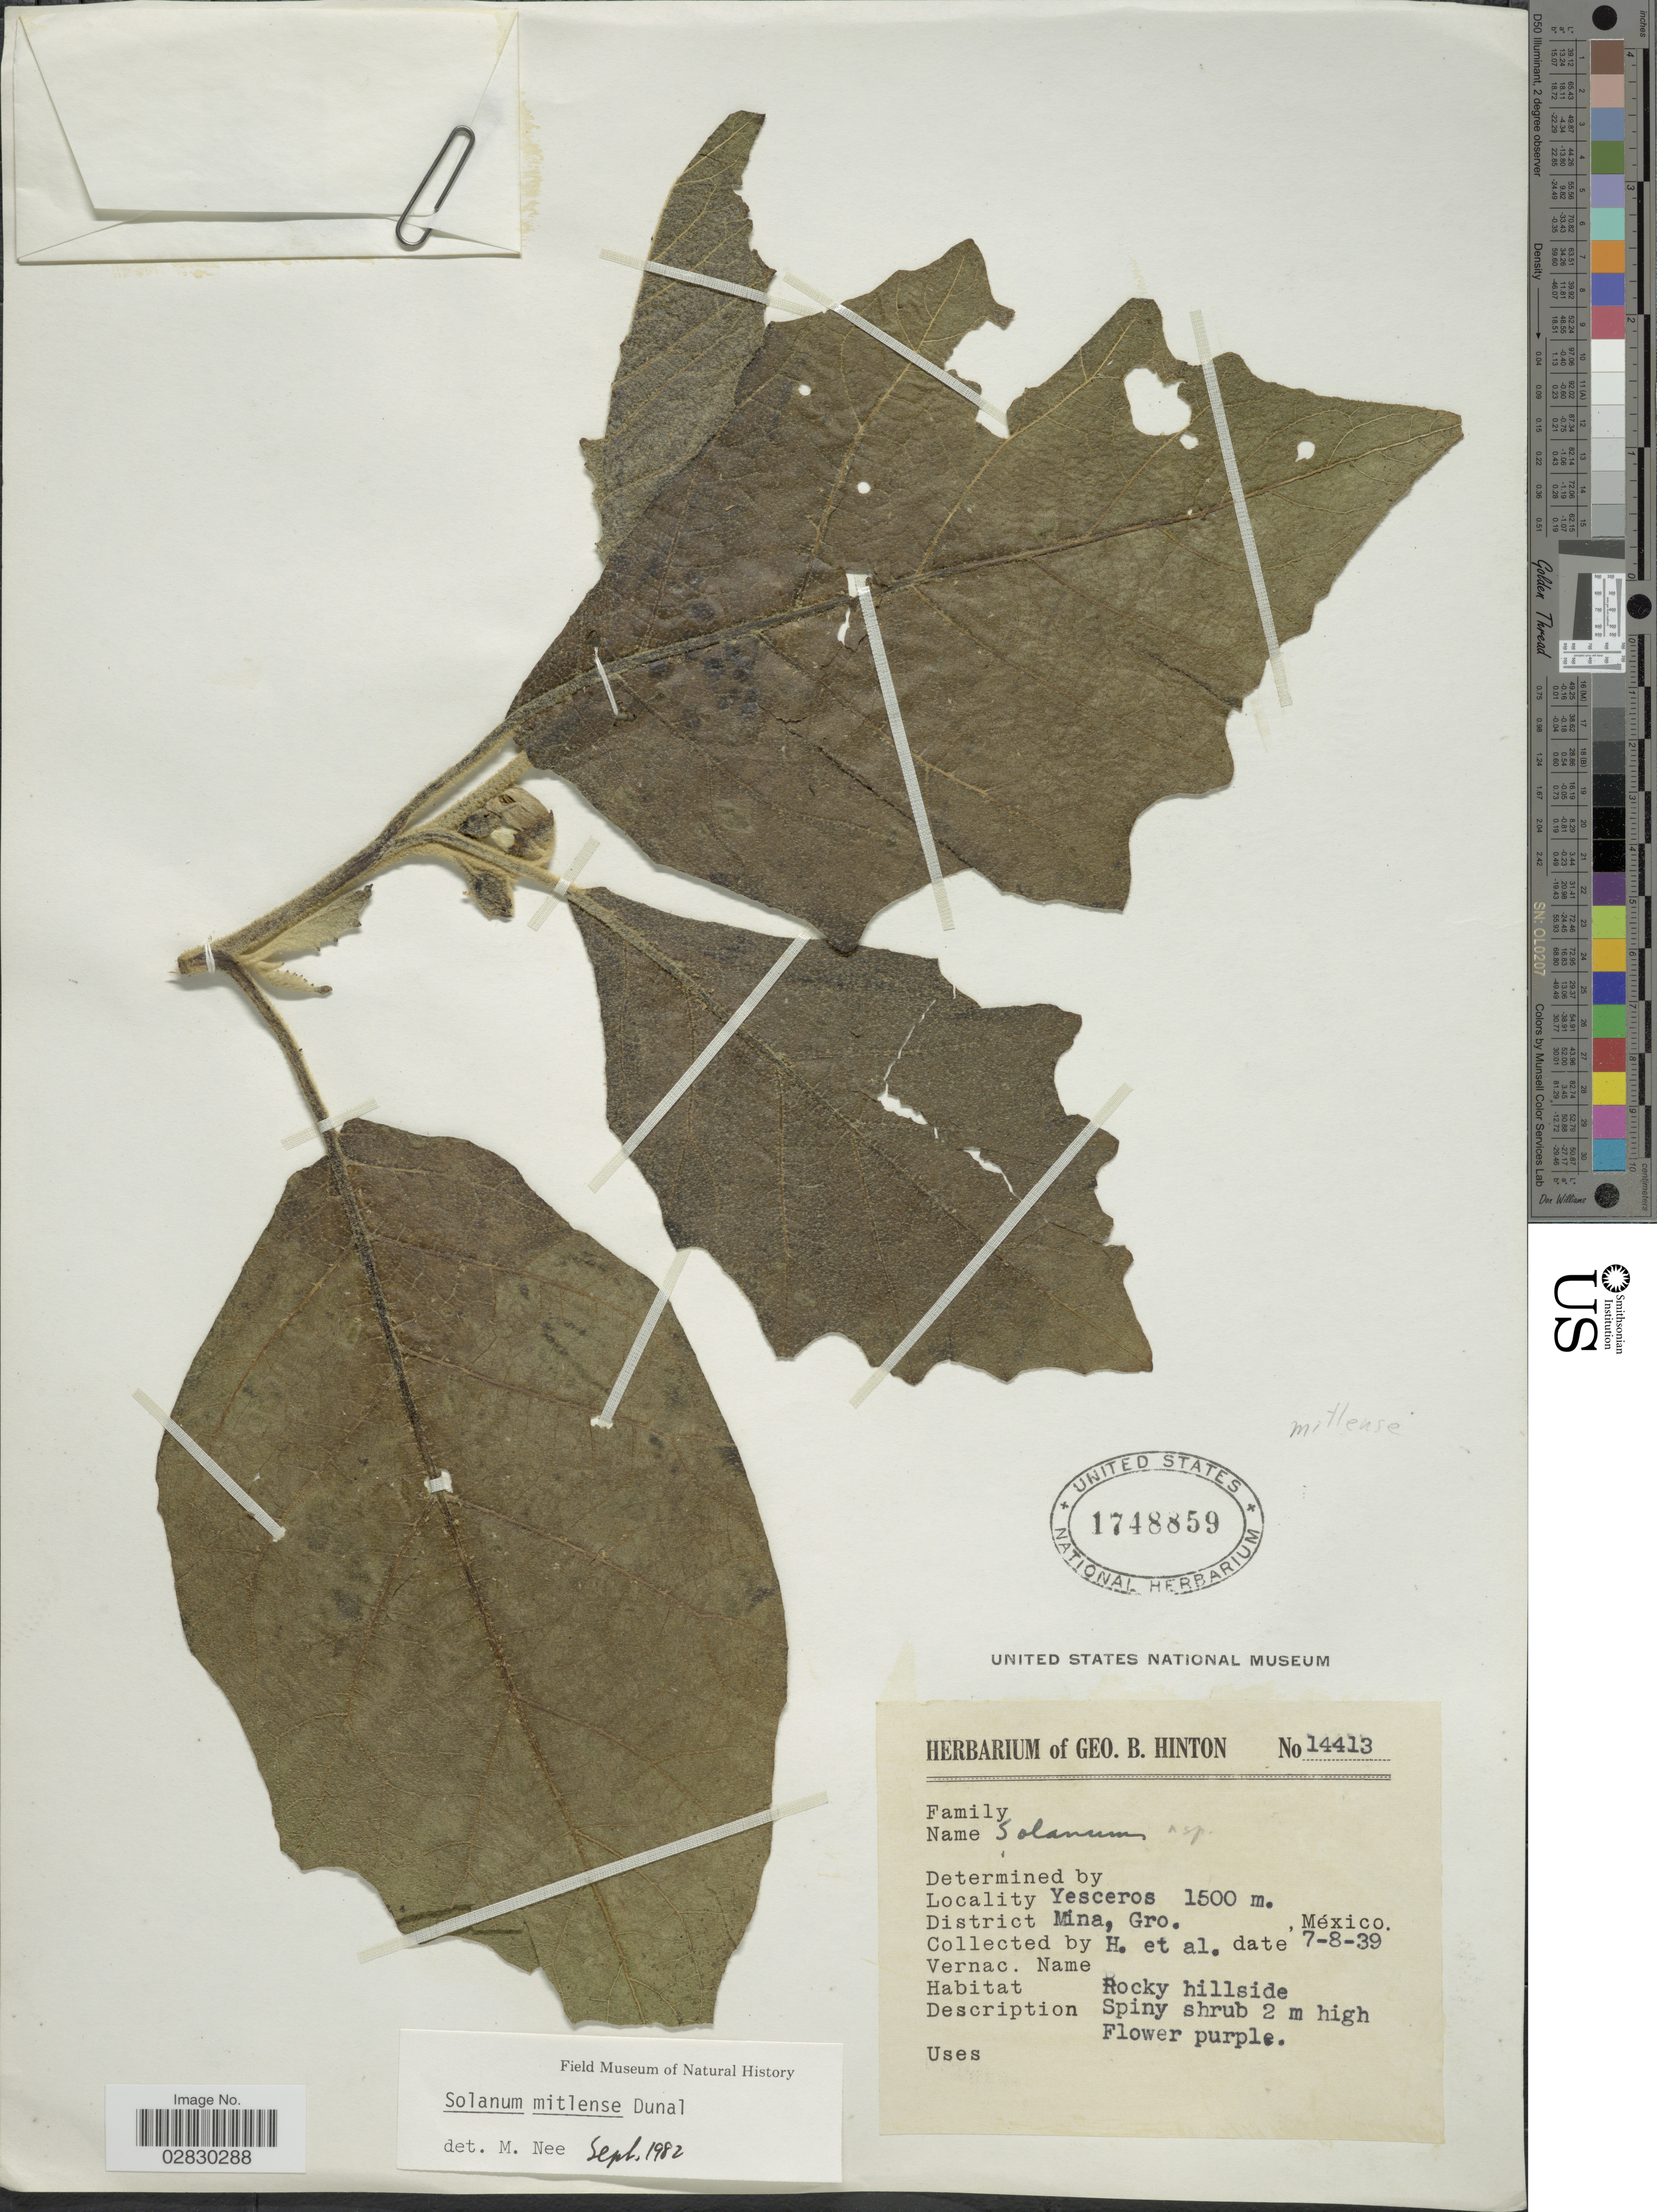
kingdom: Plantae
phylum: Tracheophyta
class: Magnoliopsida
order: Solanales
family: Solanaceae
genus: Solanum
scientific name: Solanum mitlense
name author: Dunal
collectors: G. B. Hinton & et al.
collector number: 14413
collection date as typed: Transcribed d/m/y: 7/8/39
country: Mexico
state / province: Guerrero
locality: Yesceros. District Mina.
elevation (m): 1500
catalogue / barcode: US 1748859